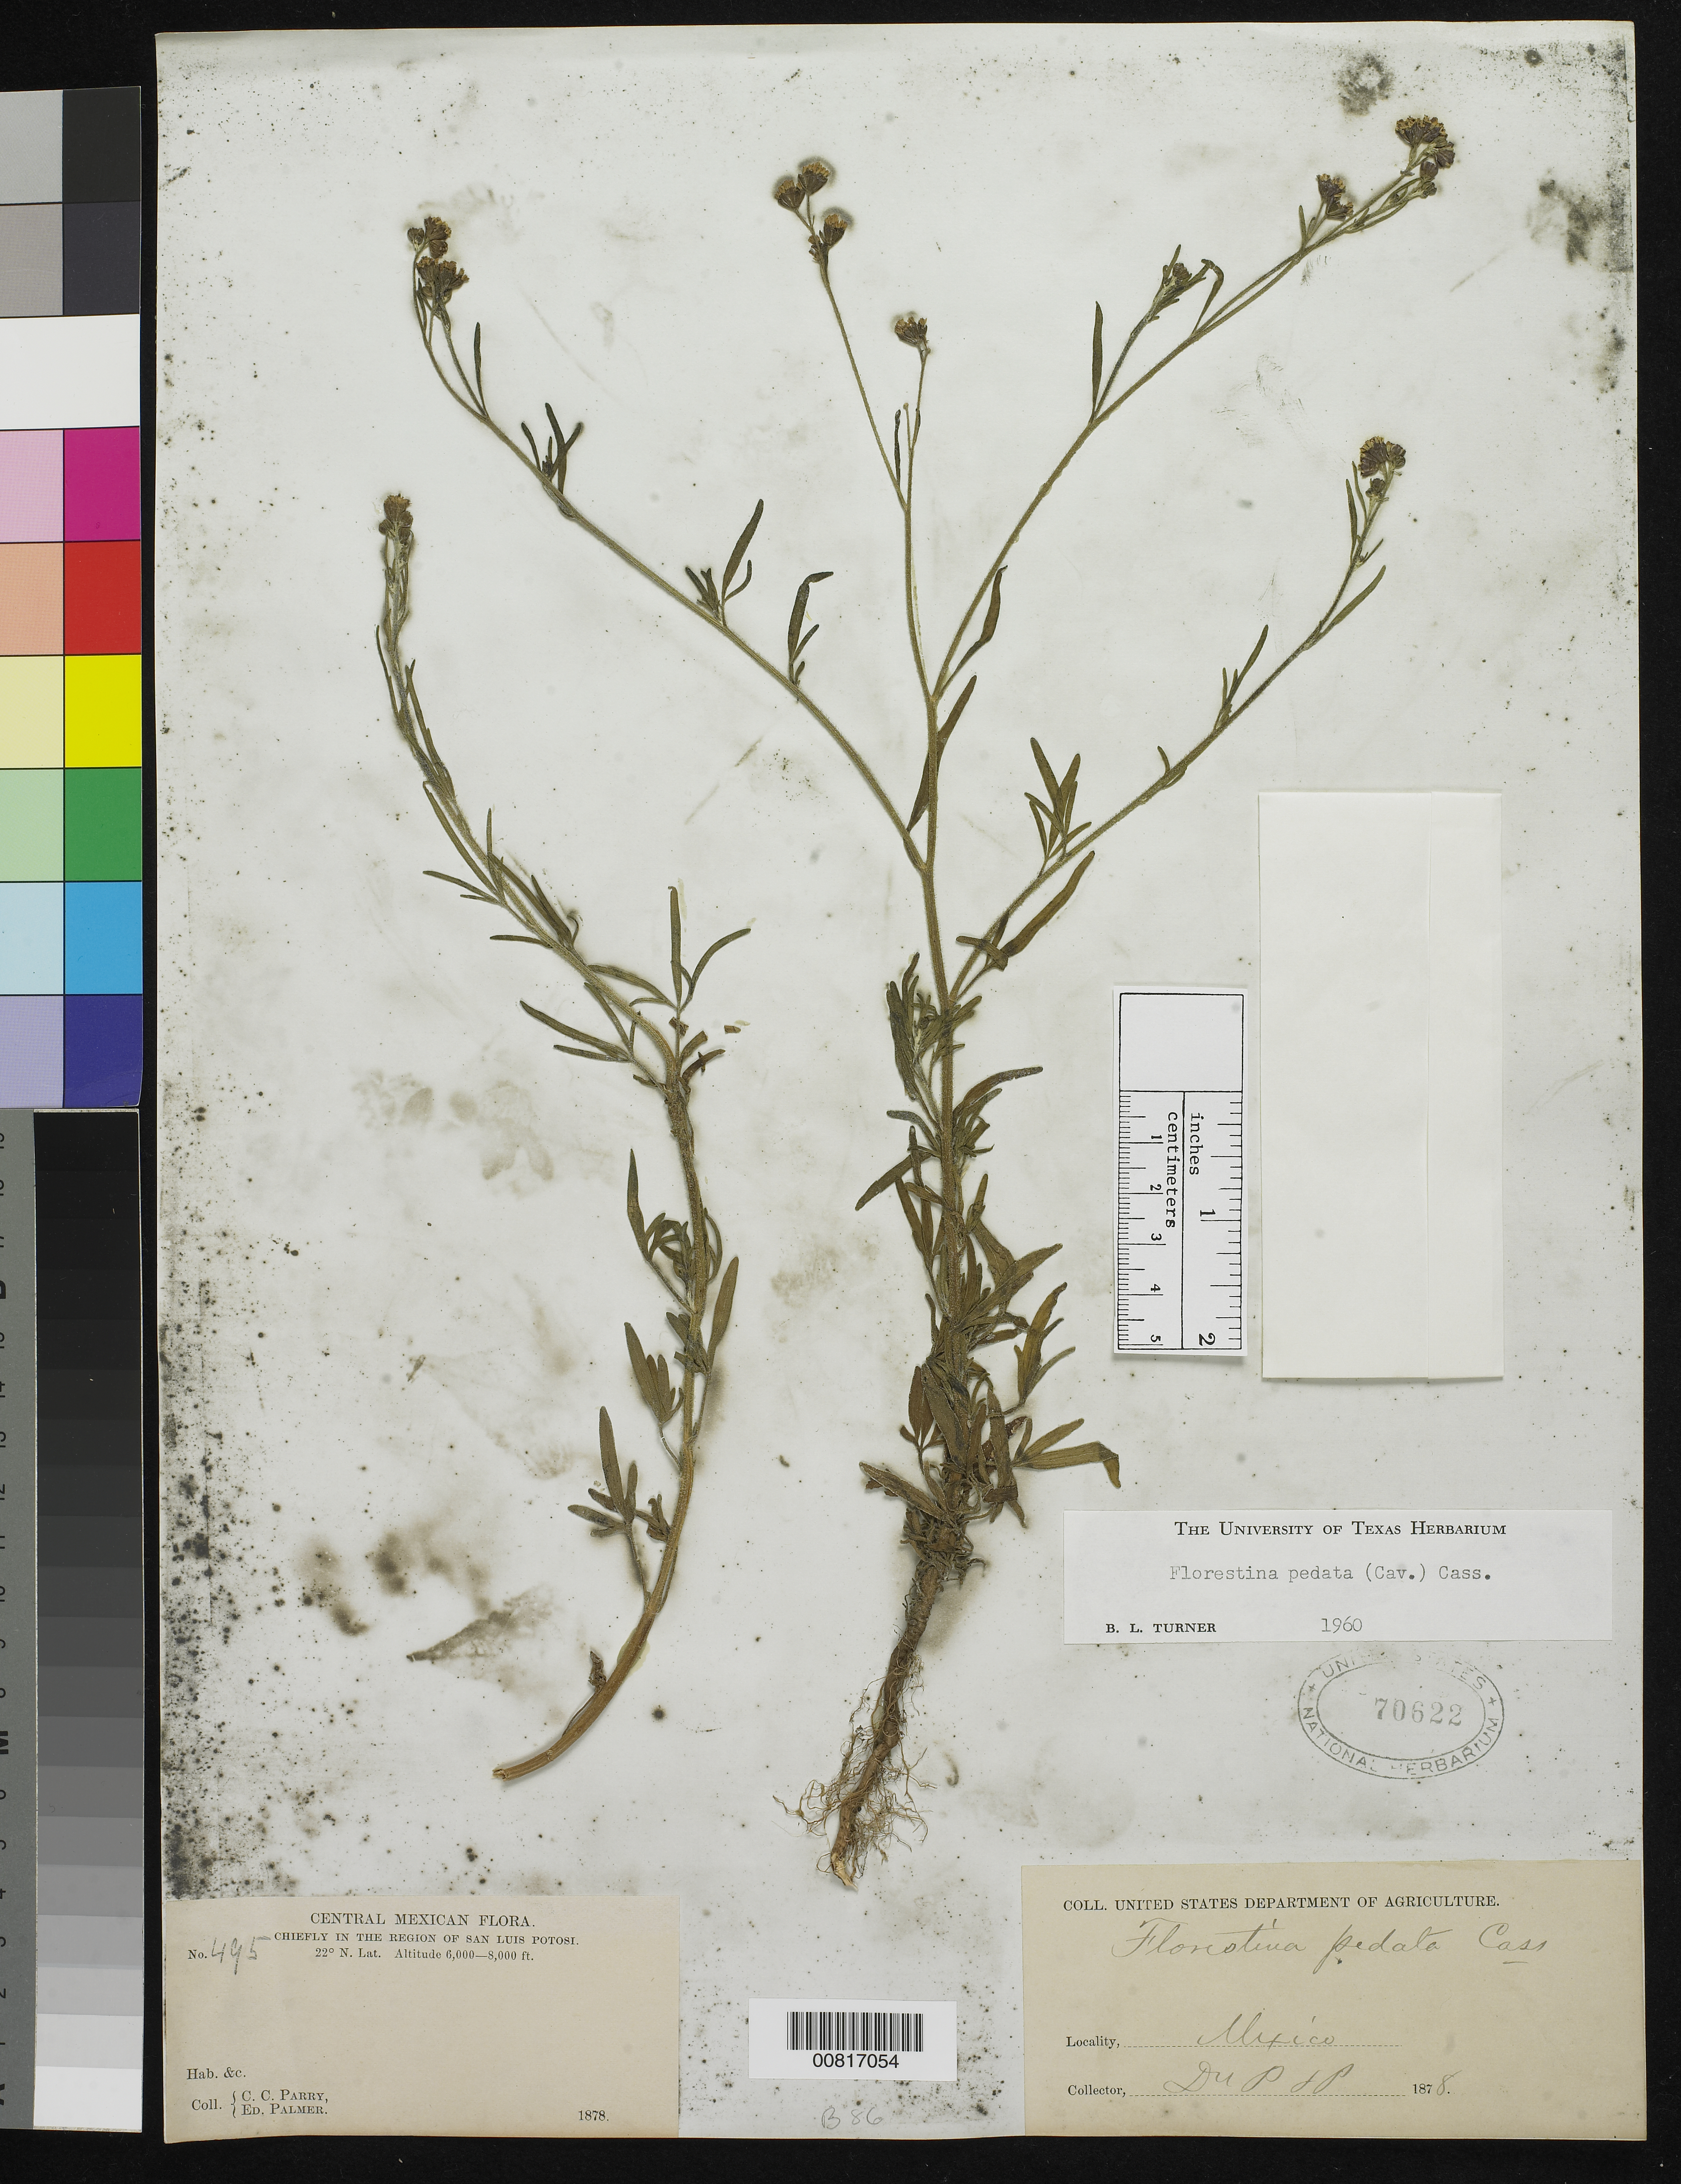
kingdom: Plantae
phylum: Tracheophyta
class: Magnoliopsida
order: Asterales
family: Asteraceae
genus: Florestina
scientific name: Florestina pedata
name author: (Cav.) Cass.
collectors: C. C. Parry & E. Palmer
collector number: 495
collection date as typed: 1878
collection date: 1878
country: Mexico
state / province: San Luis Potosí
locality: Chiefly in the region of San Luis Potosí.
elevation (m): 1829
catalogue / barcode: US 70622